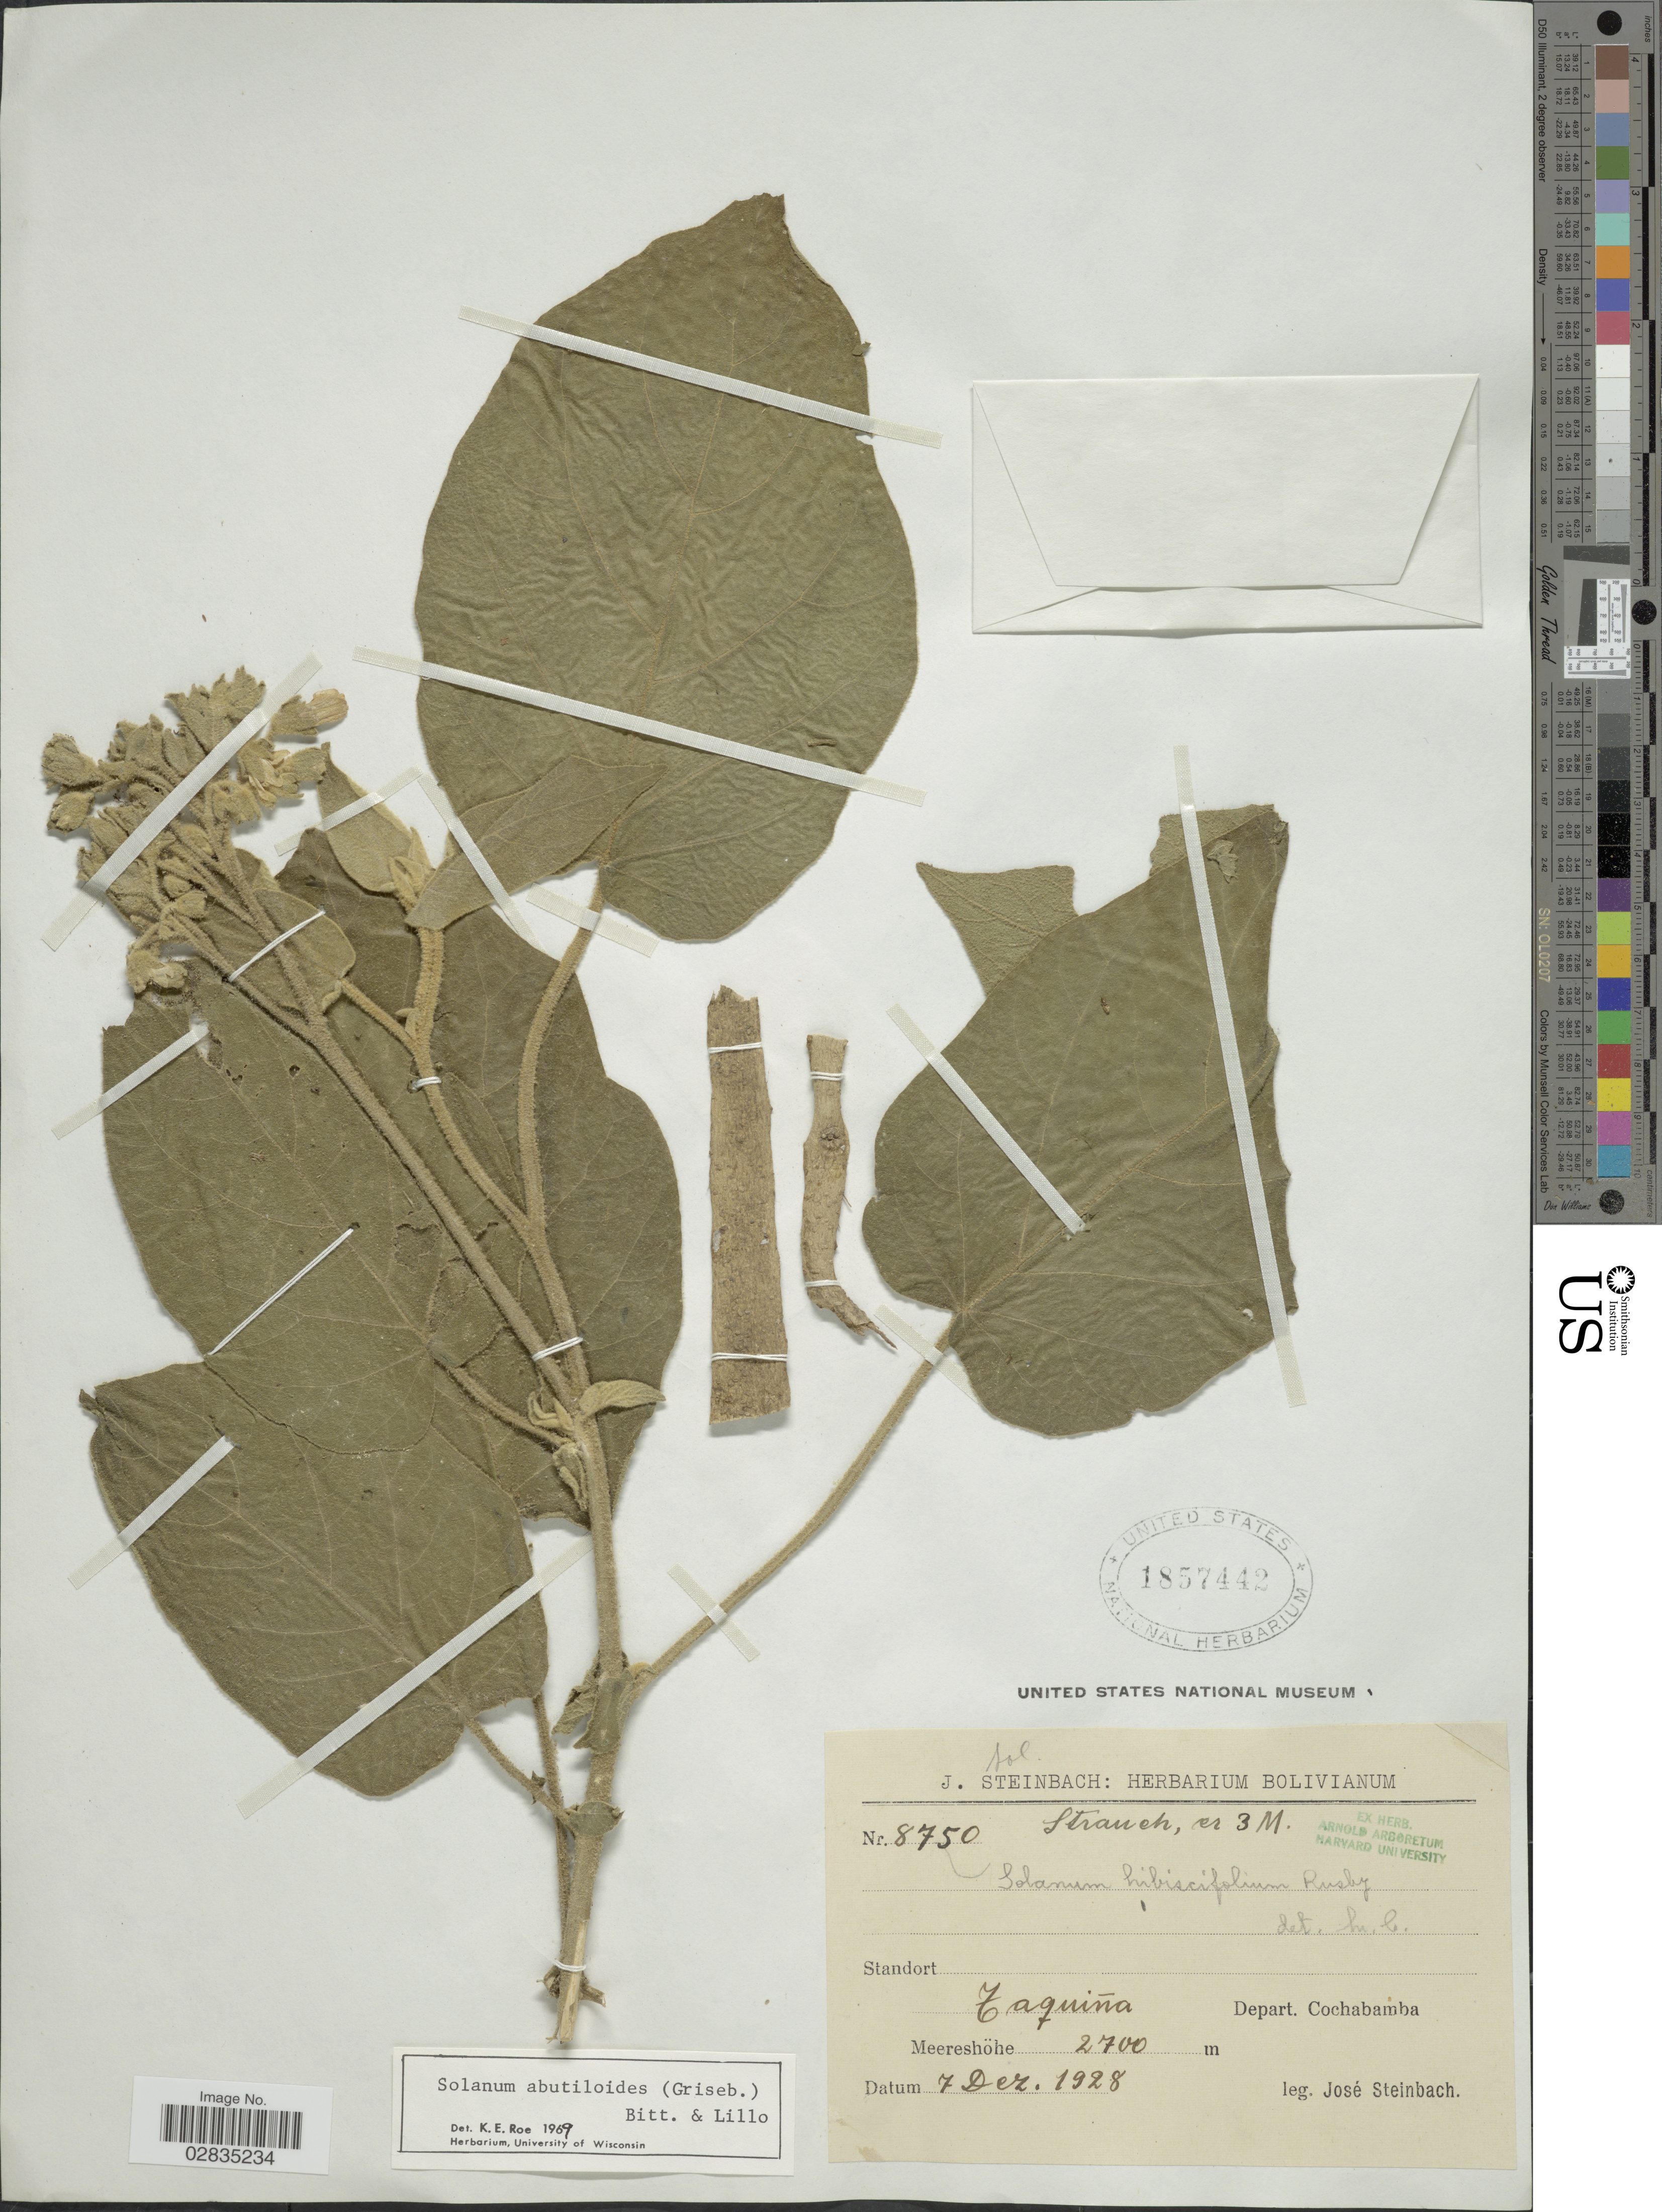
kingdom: Plantae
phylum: Tracheophyta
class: Magnoliopsida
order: Solanales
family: Solanaceae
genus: Solanum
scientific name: Solanum abutiloides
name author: (Griseb.) Bitter & Lillo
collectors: J. Steinbach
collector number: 8750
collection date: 1928-12-07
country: Bolivia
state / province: Cochabamba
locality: Zaquiña. Depart. Cochabamba.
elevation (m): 2700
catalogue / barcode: US 1857442